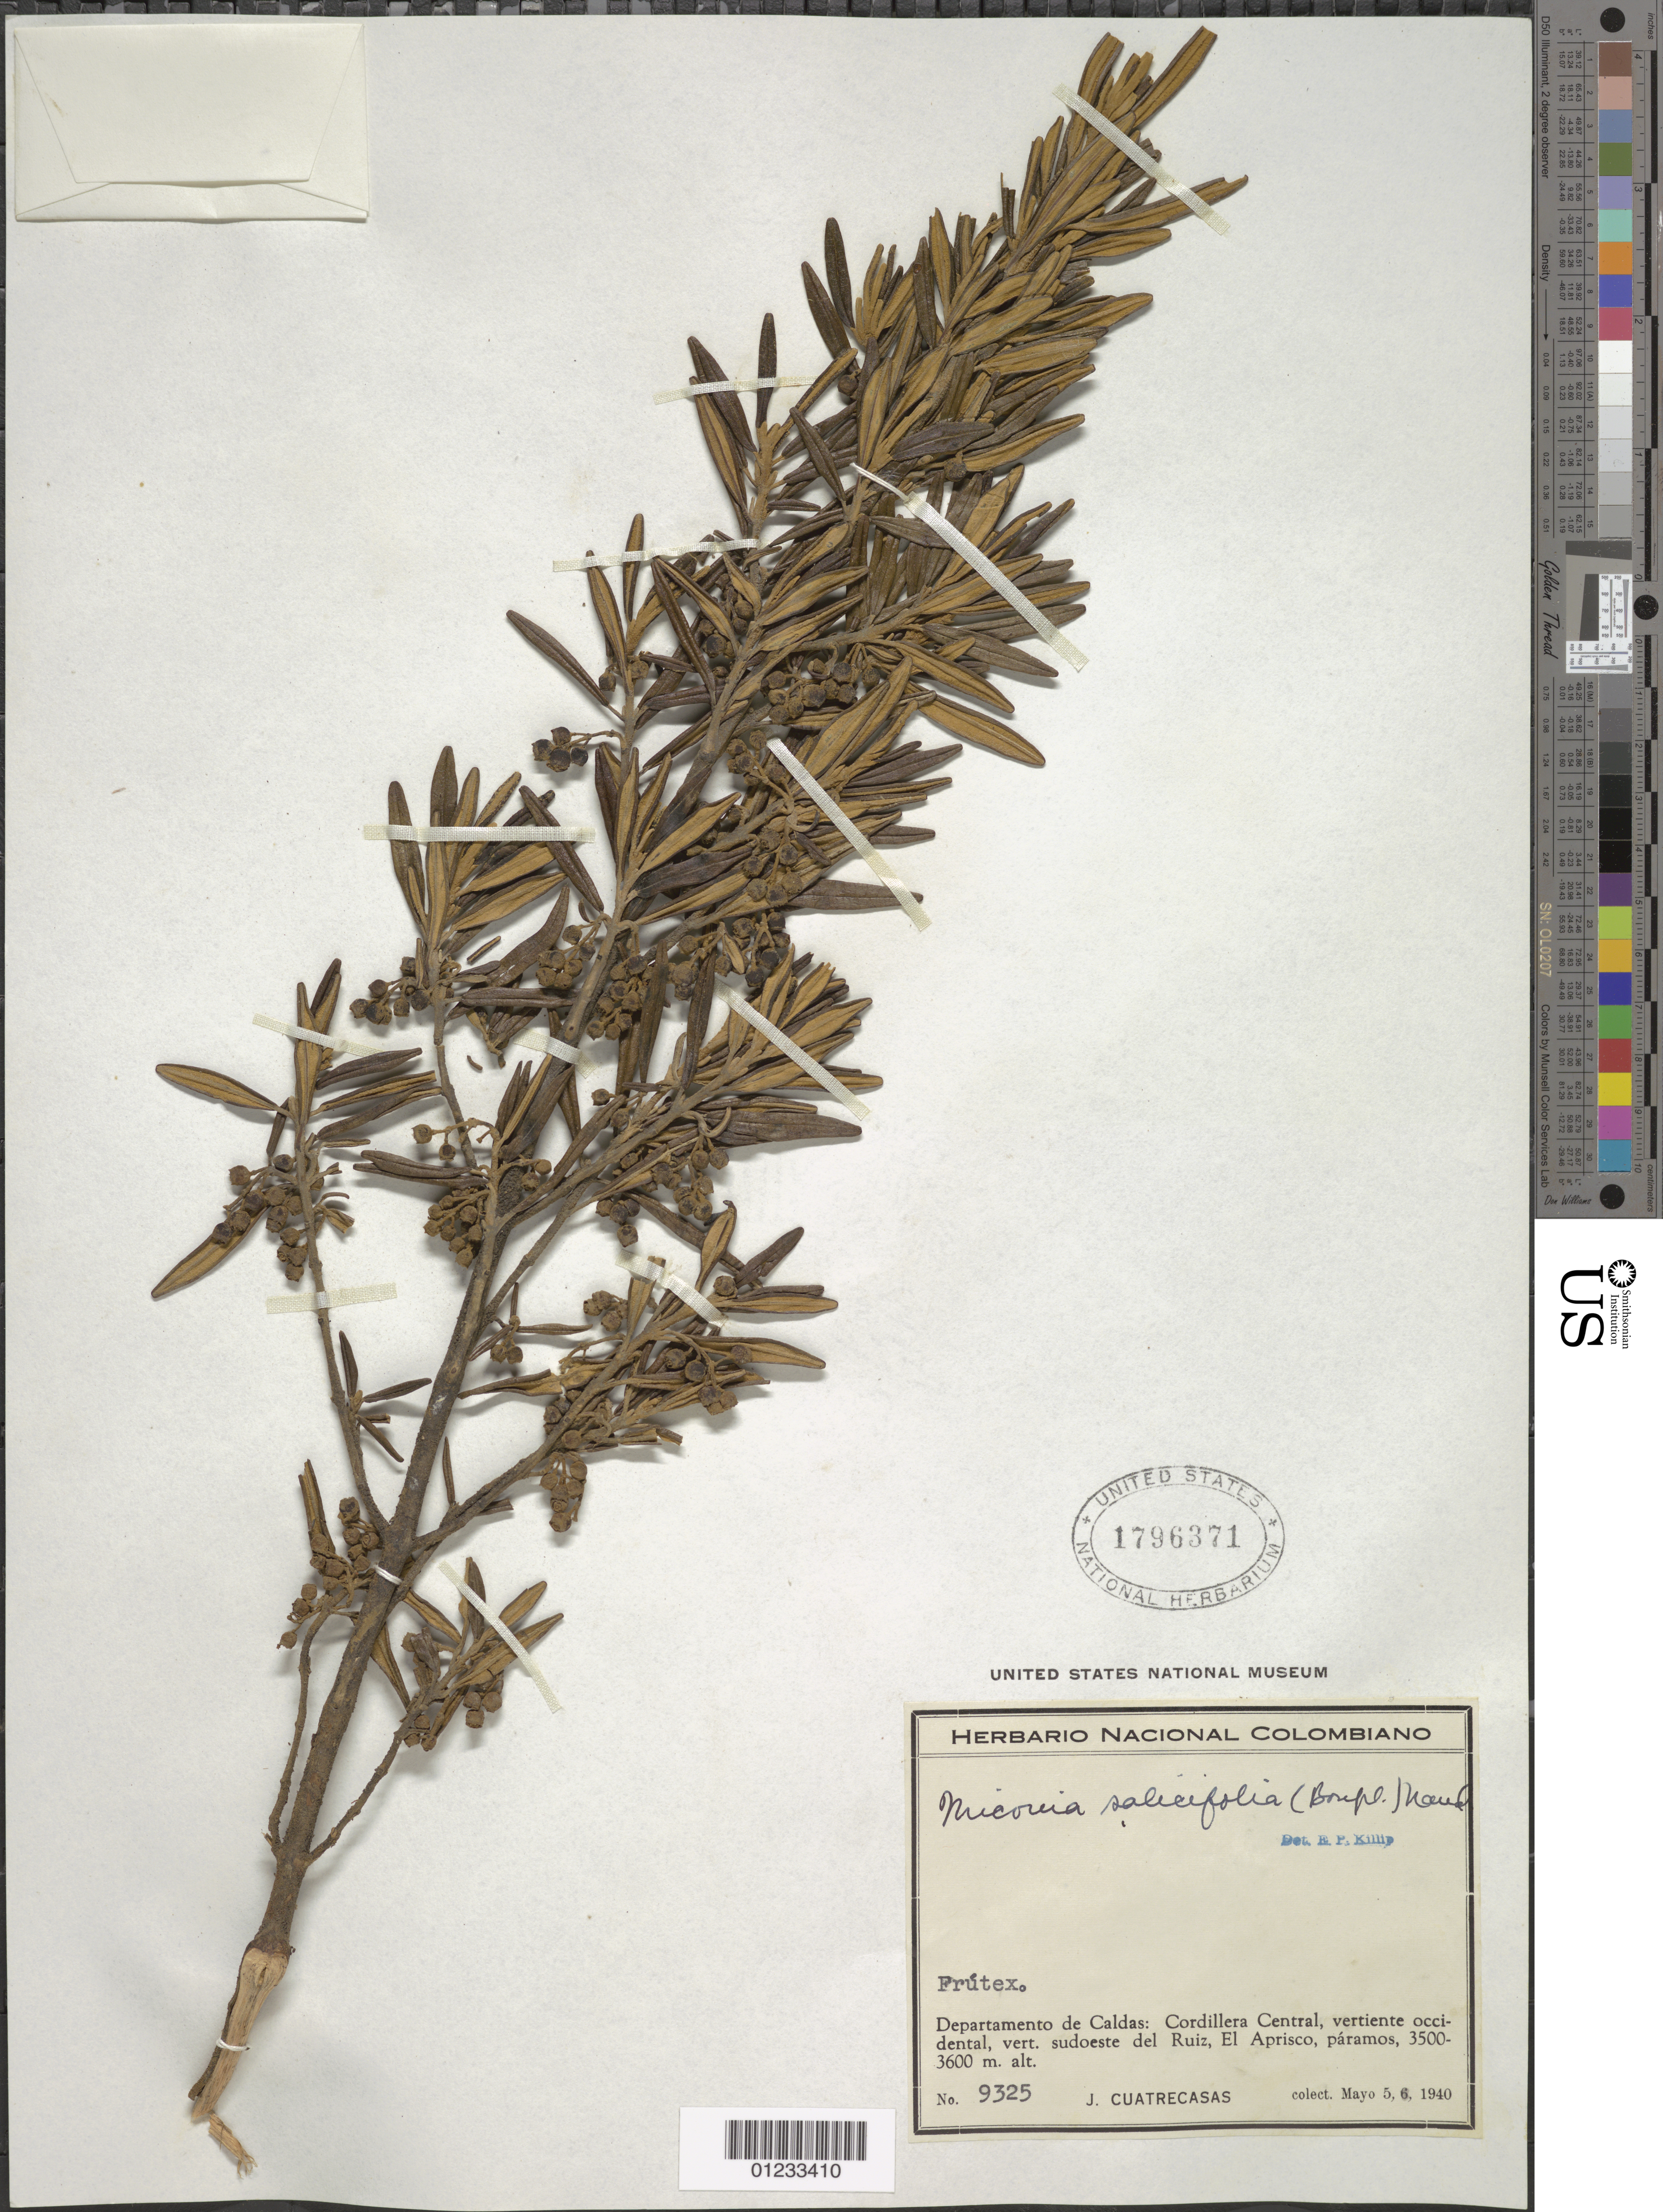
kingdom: Plantae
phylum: Tracheophyta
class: Magnoliopsida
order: Myrtales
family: Melastomataceae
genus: Miconia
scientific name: Miconia salicifolia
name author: (Bonpl.) Naudin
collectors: J. Cuatrecasas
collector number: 9325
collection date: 1940-05-05/1940-05-06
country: Colombia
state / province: Caldas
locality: Cordillera Central, vertiente occidental, vert. sudoeste del Ruiz, El Aprisco, paramos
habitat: paramos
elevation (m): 3500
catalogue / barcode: US 1796371